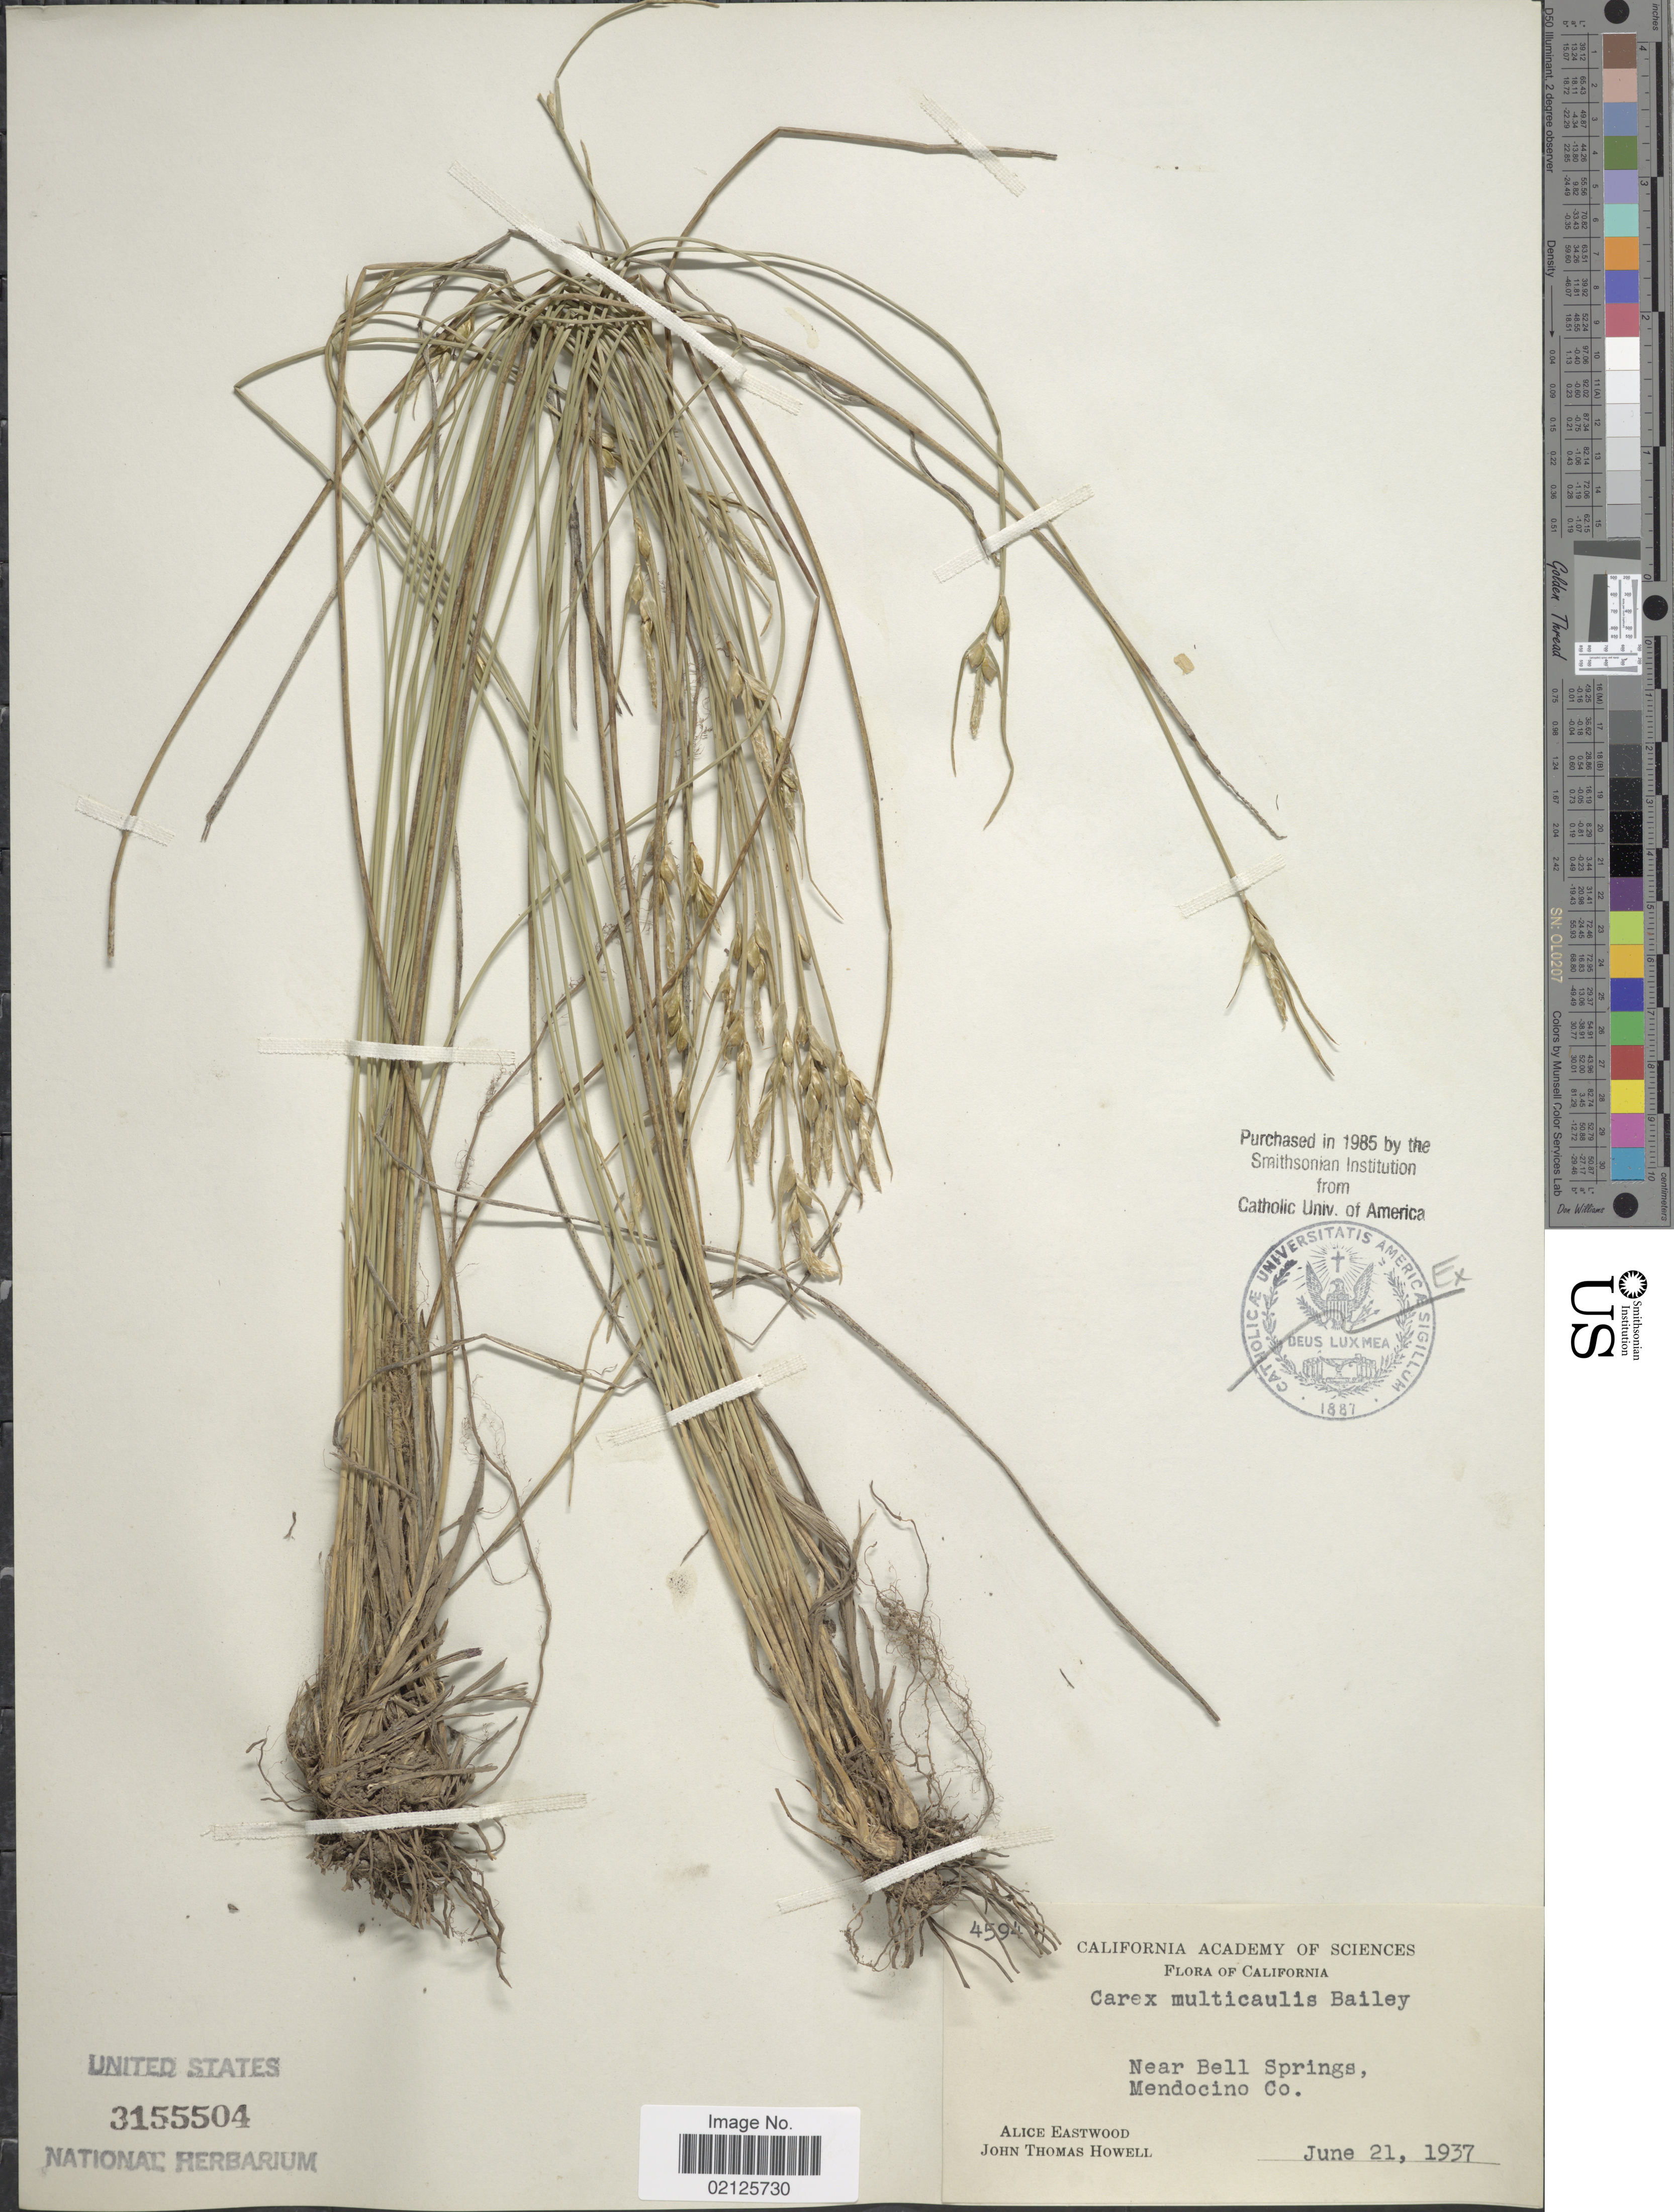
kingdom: Plantae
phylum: Tracheophyta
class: Liliopsida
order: Poales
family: Cyperaceae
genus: Carex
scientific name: Carex multicaulis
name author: L.H. Bailey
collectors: A. Eastwood & J. T. Howell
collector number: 4594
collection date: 1937-06-21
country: United States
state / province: California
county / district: Mendocino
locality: Near Bell Springs, Mendocino Co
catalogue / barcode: US 3155504